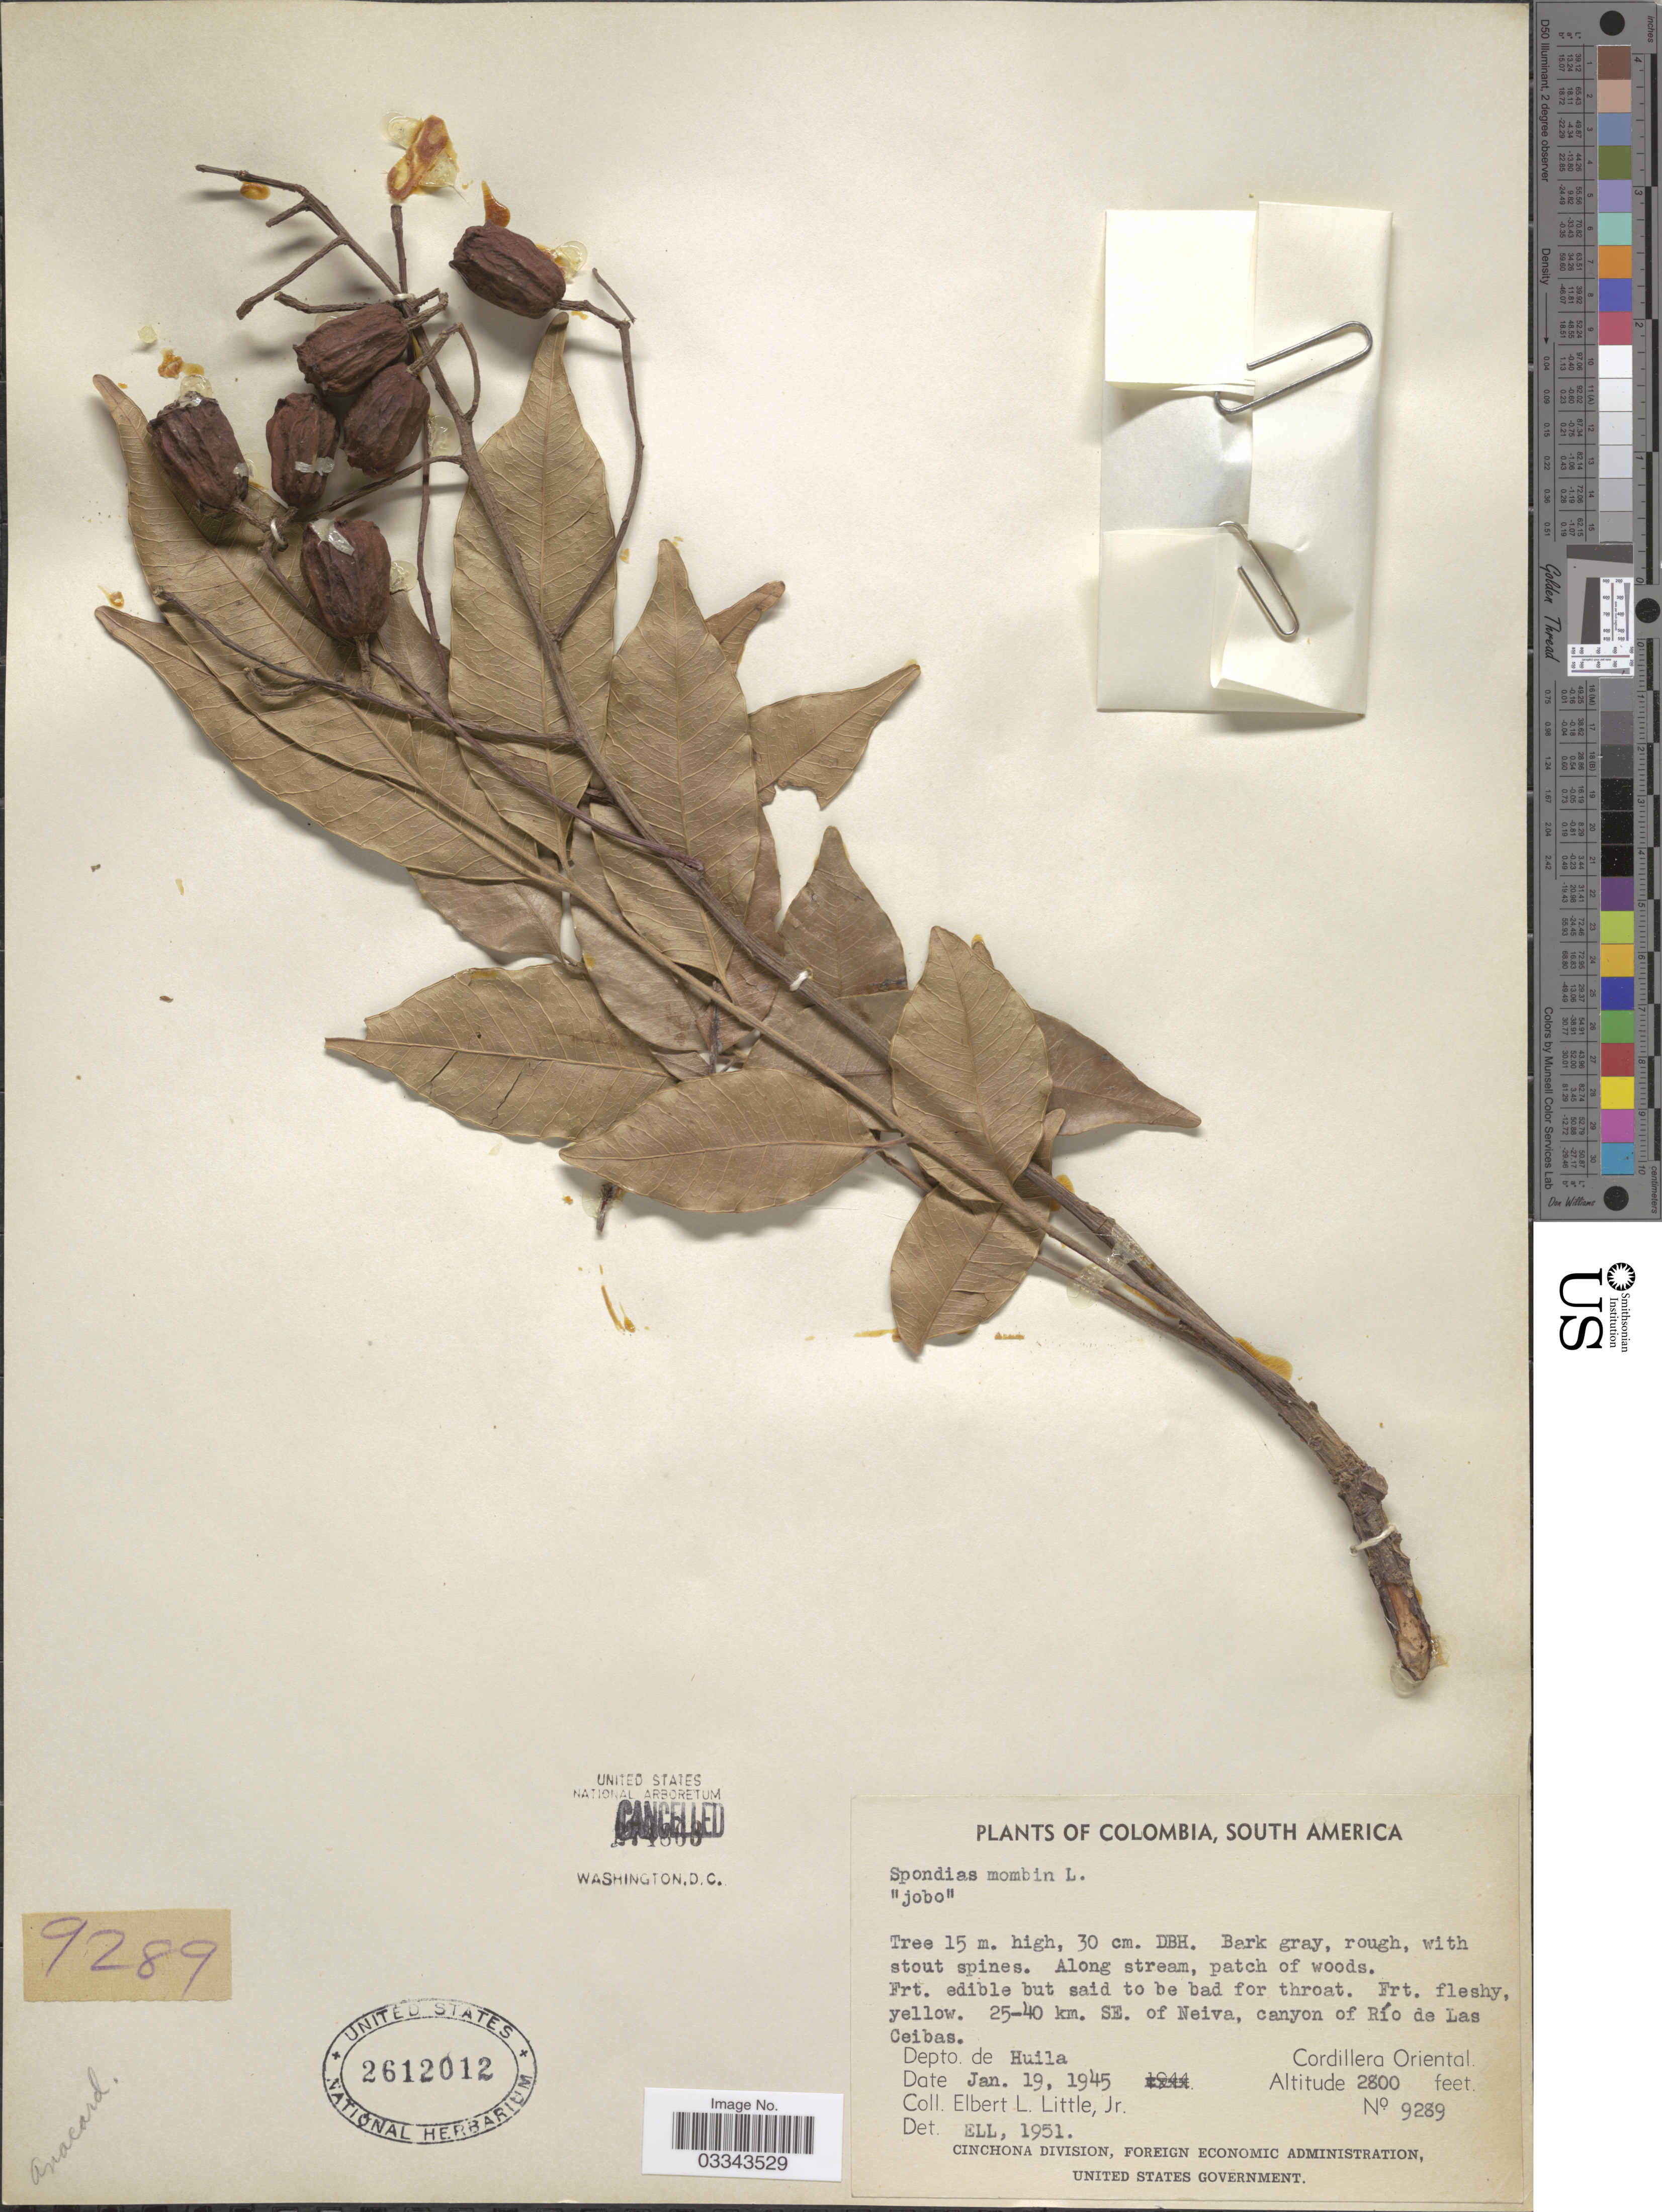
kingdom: Plantae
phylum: Tracheophyta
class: Magnoliopsida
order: Sapindales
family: Anacardiaceae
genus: Spondias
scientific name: Spondias mombin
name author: L.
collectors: E. L. Little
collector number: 9289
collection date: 1945-01-19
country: Colombia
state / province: Huila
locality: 25-40 km. SE. of Neiva, canyon of Río de Las Ceibas. Depto. de Huila, Cordillera Oriental.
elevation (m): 853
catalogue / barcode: US 2612012